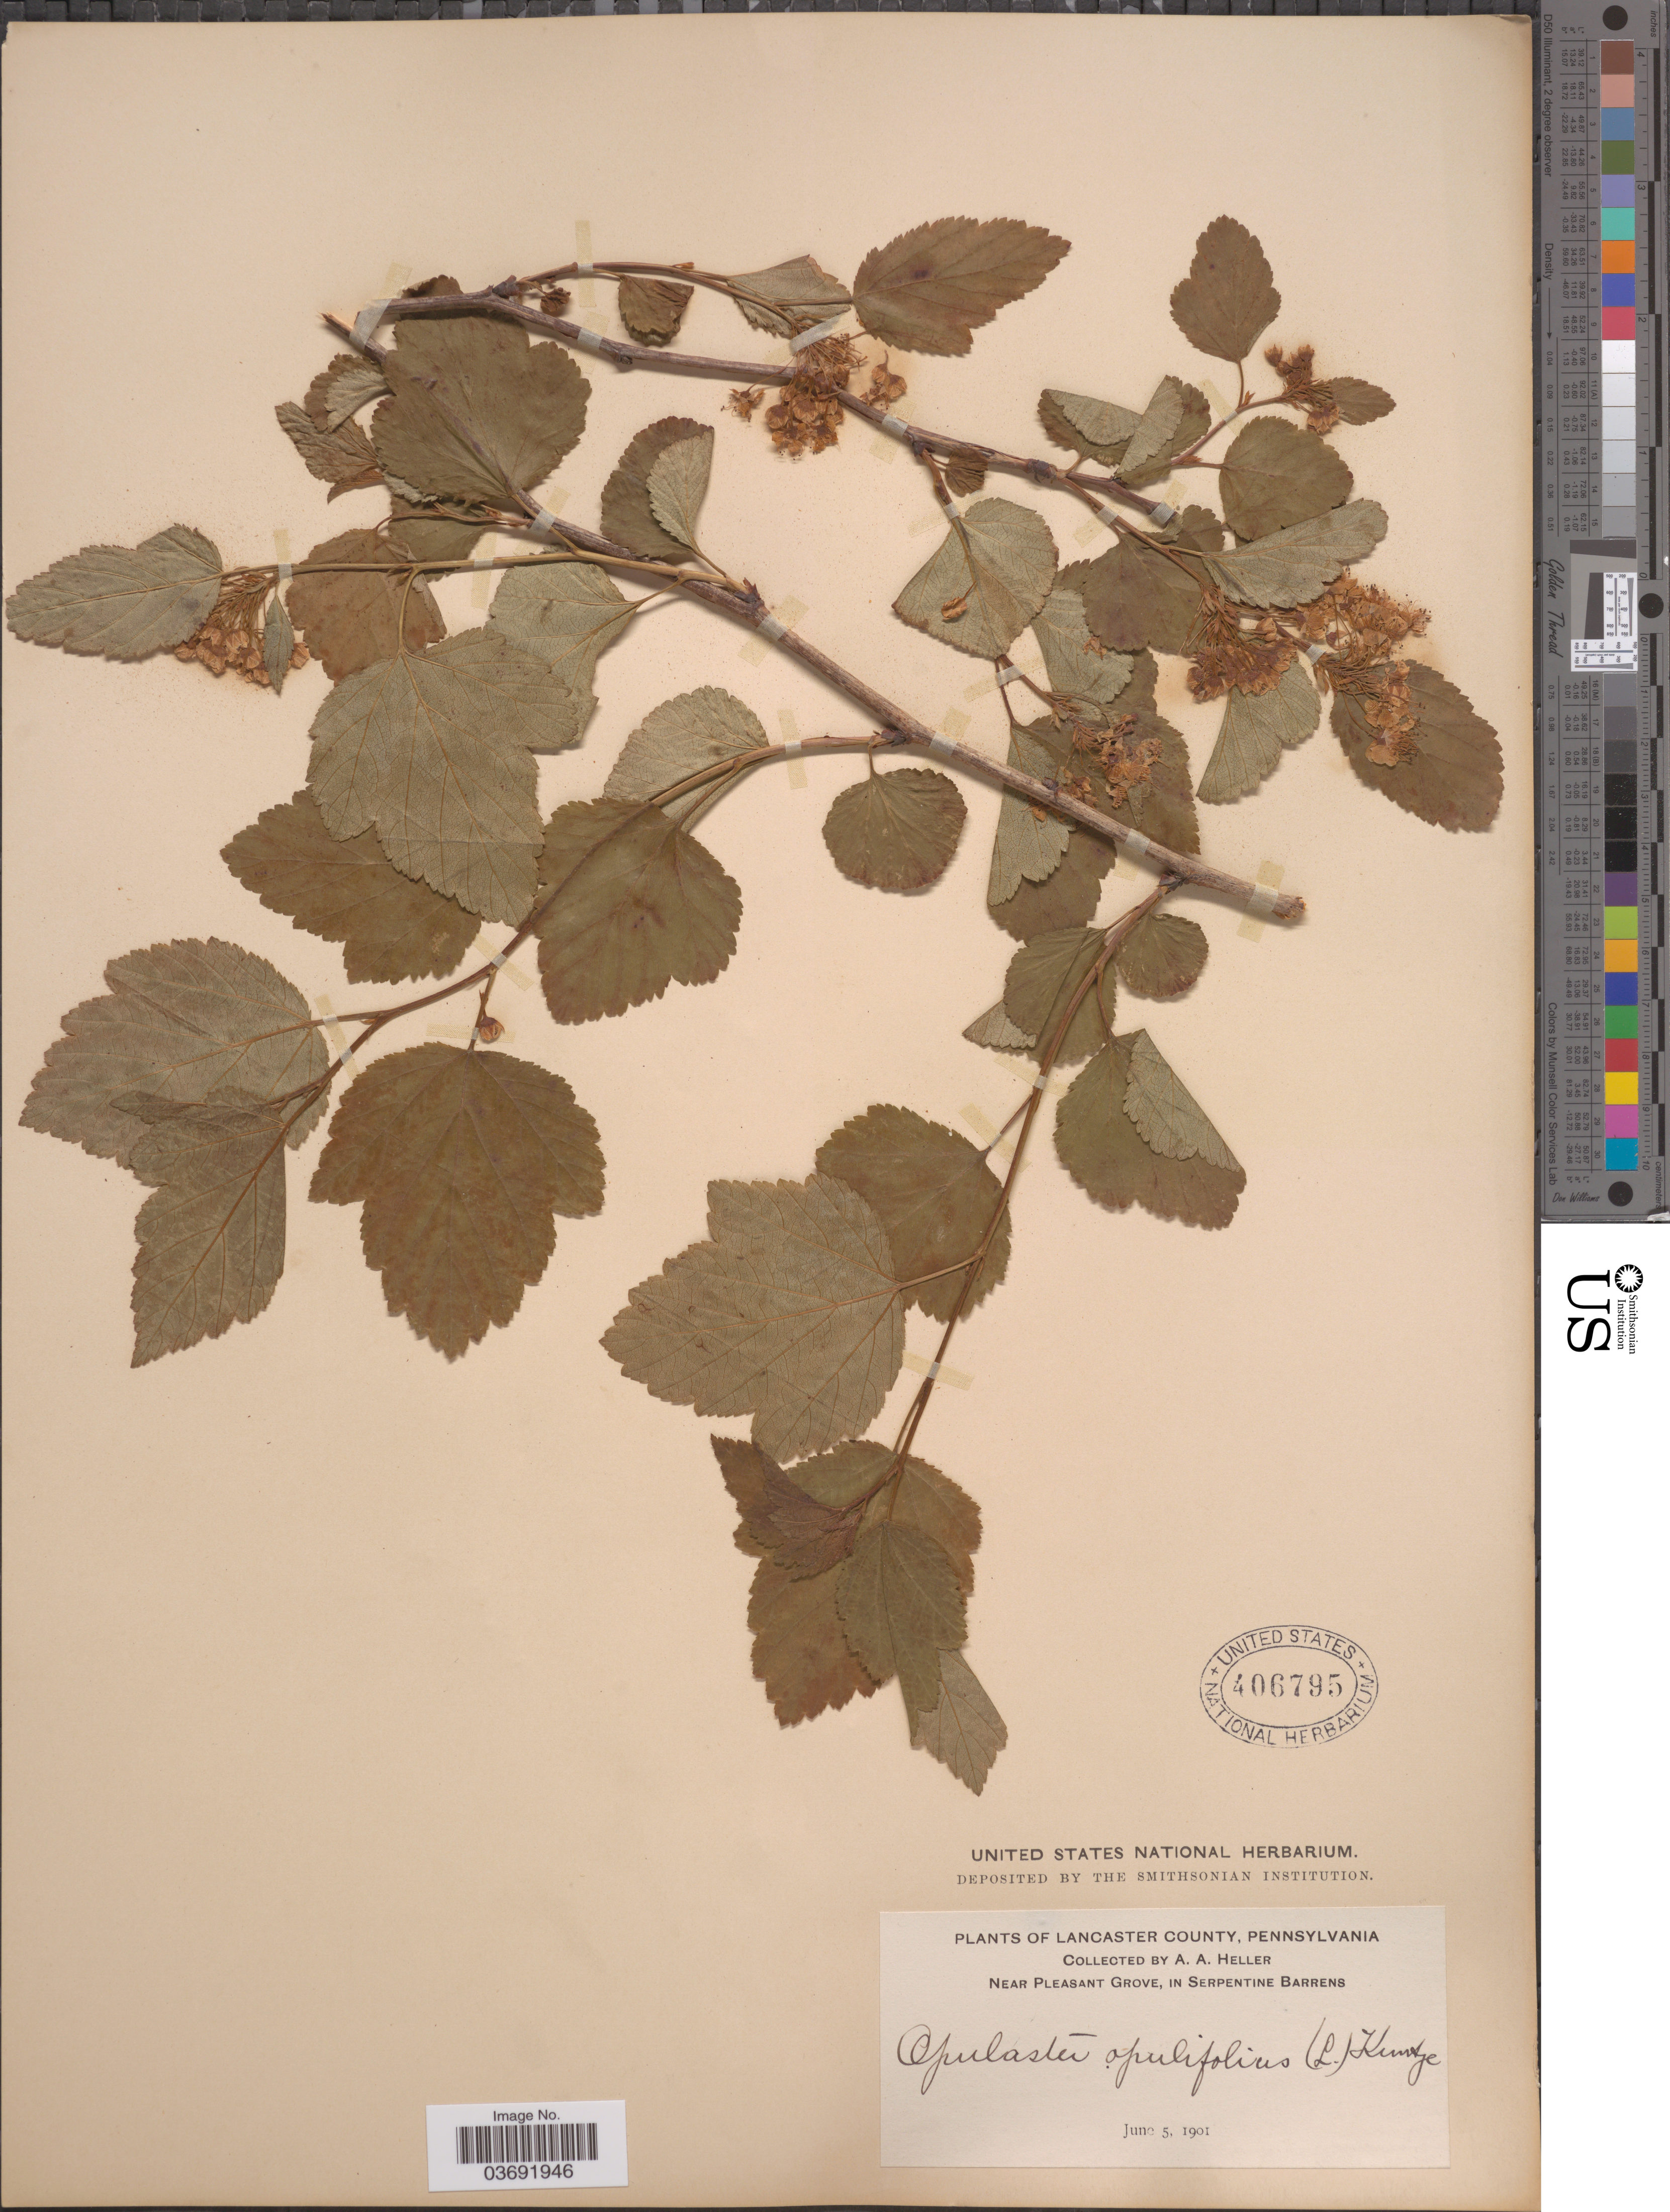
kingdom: Plantae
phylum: Tracheophyta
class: Magnoliopsida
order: Rosales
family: Rosaceae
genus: Physocarpus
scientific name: Physocarpus opulifolius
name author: (L.) Maxim.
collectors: A. A. Heller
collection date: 1901-06-05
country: United States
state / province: Pennsylvania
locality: Lancaster County. Near Pleasant Grove, in Serpentine Barrens.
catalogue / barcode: US 406795